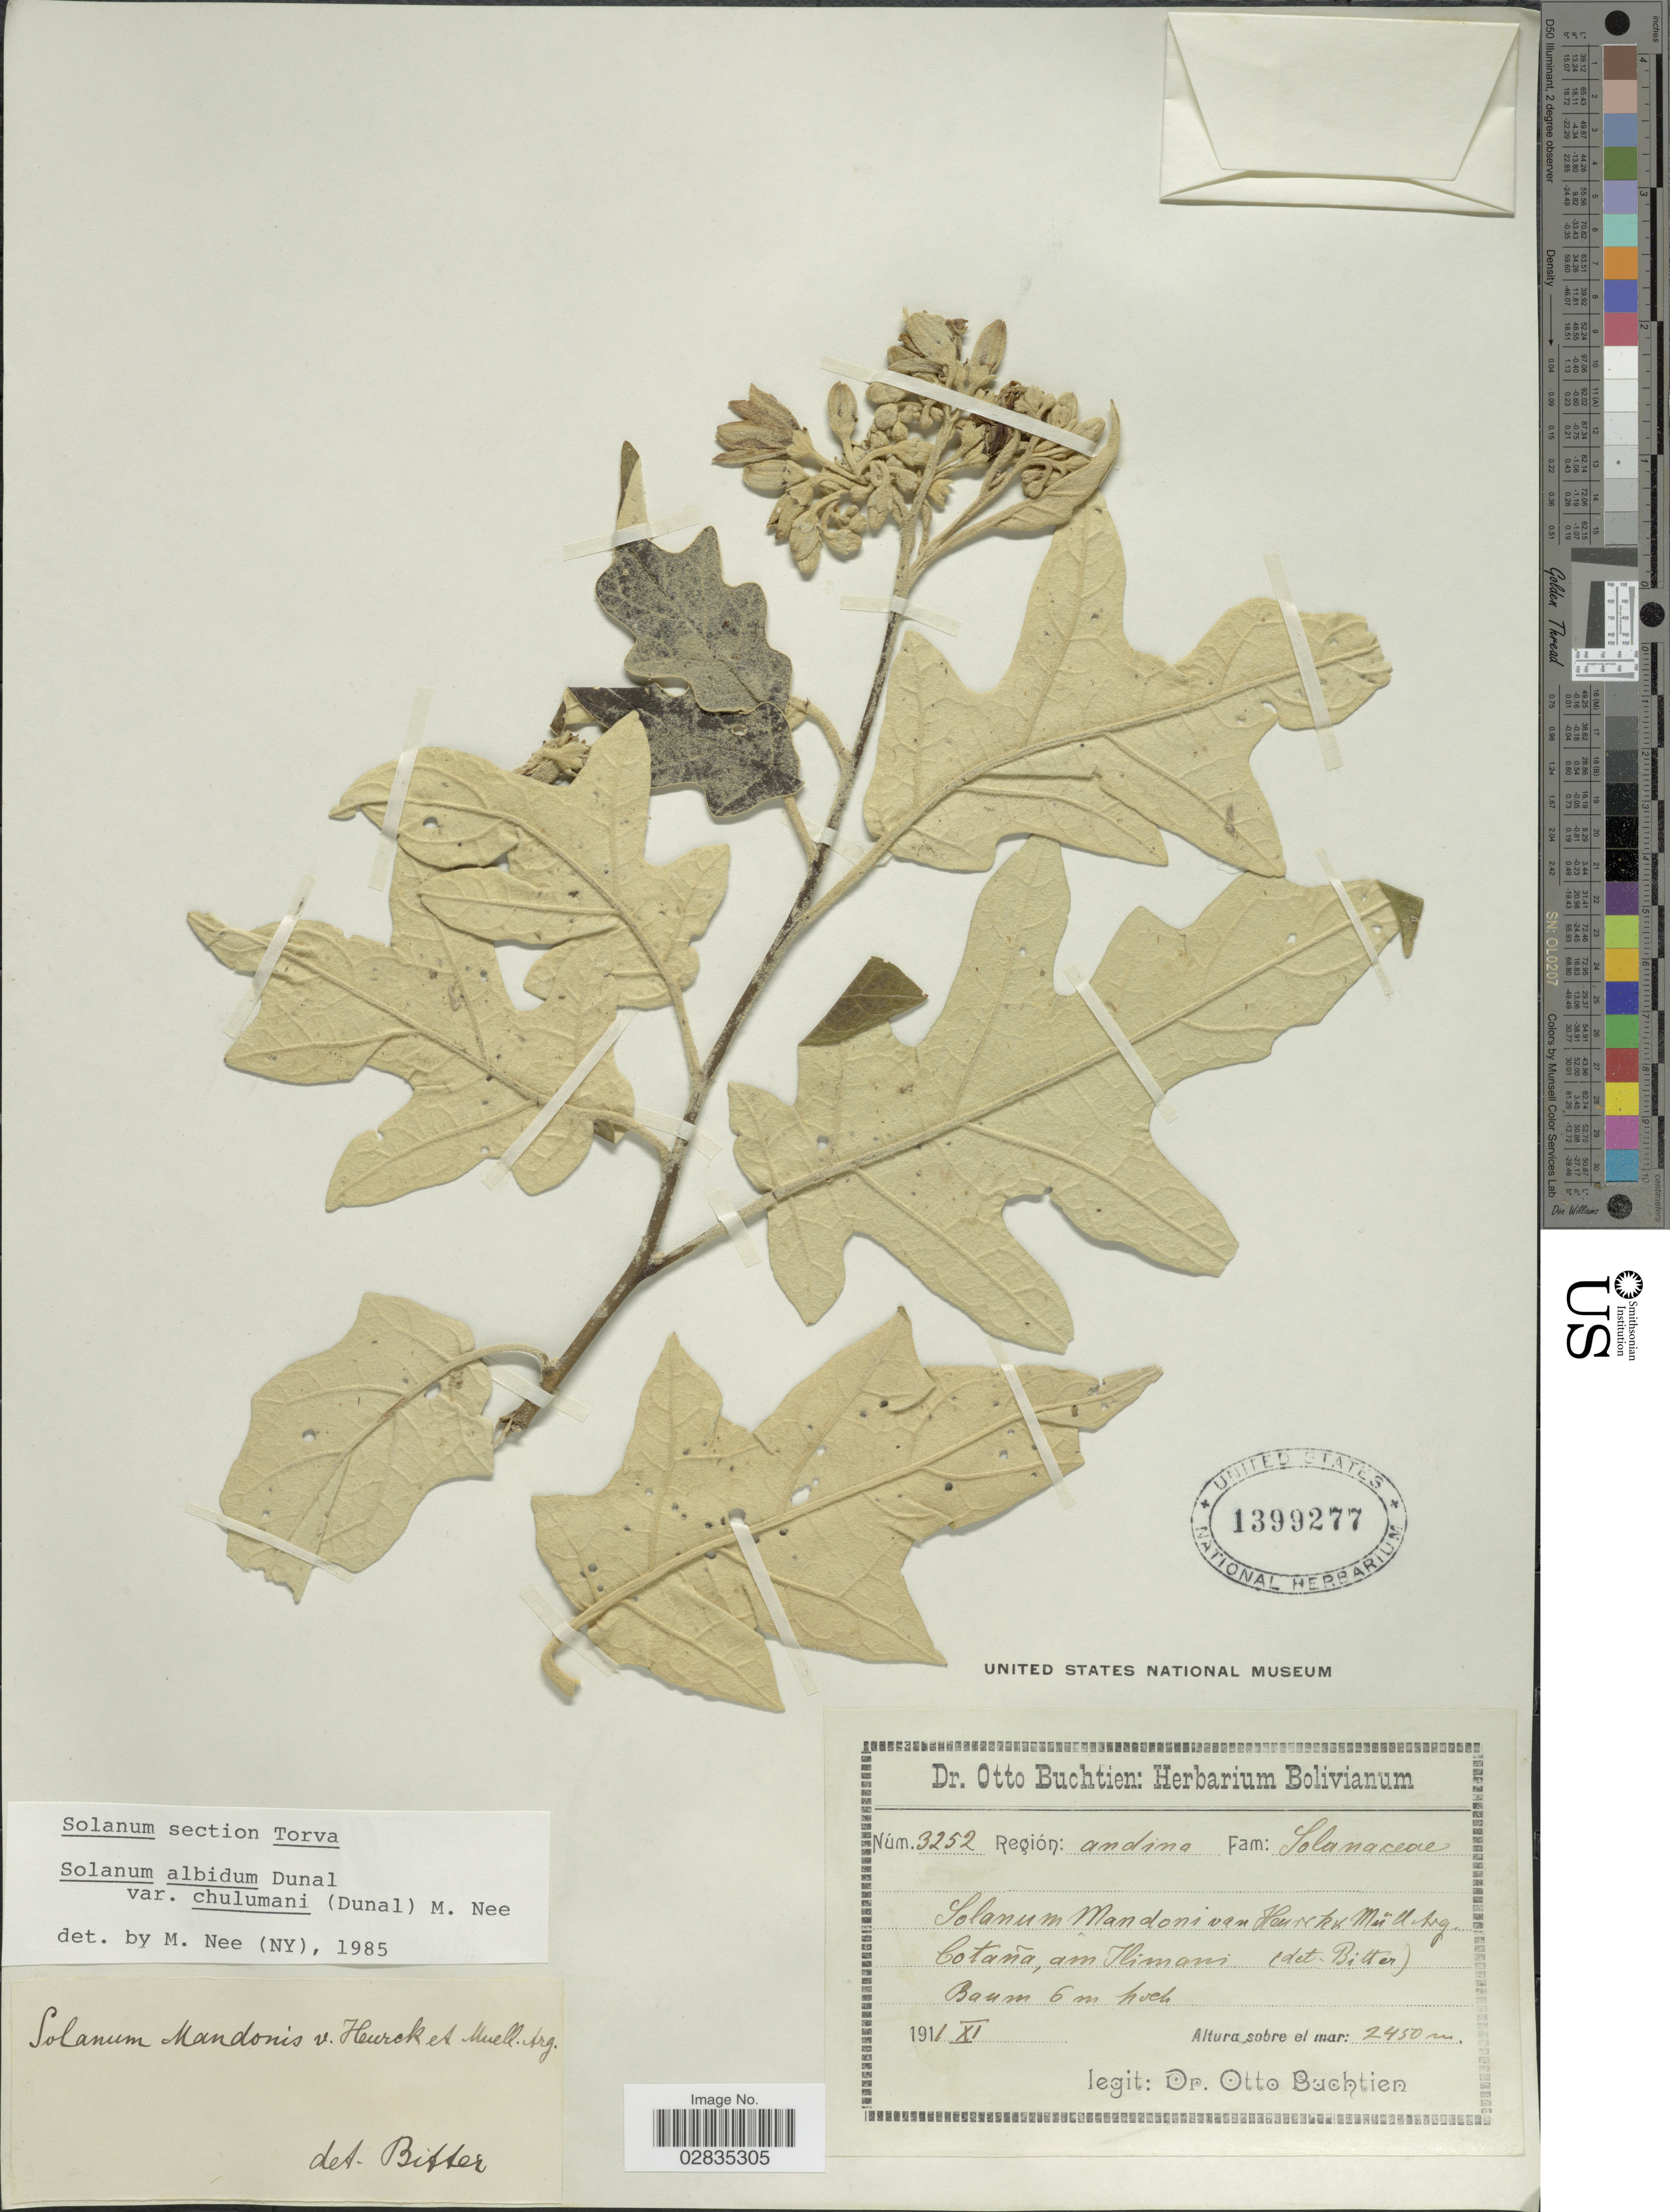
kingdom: Plantae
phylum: Tracheophyta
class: Magnoliopsida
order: Solanales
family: Solanaceae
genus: Solanum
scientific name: Solanum albidum var. chulumani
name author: (Dunal) M. Nee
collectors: O. Buchtien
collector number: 3252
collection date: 1911-11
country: Bolivia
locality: Regíon: andina. Cotaña, am Ilimani.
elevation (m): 2450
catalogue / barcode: US 1399277